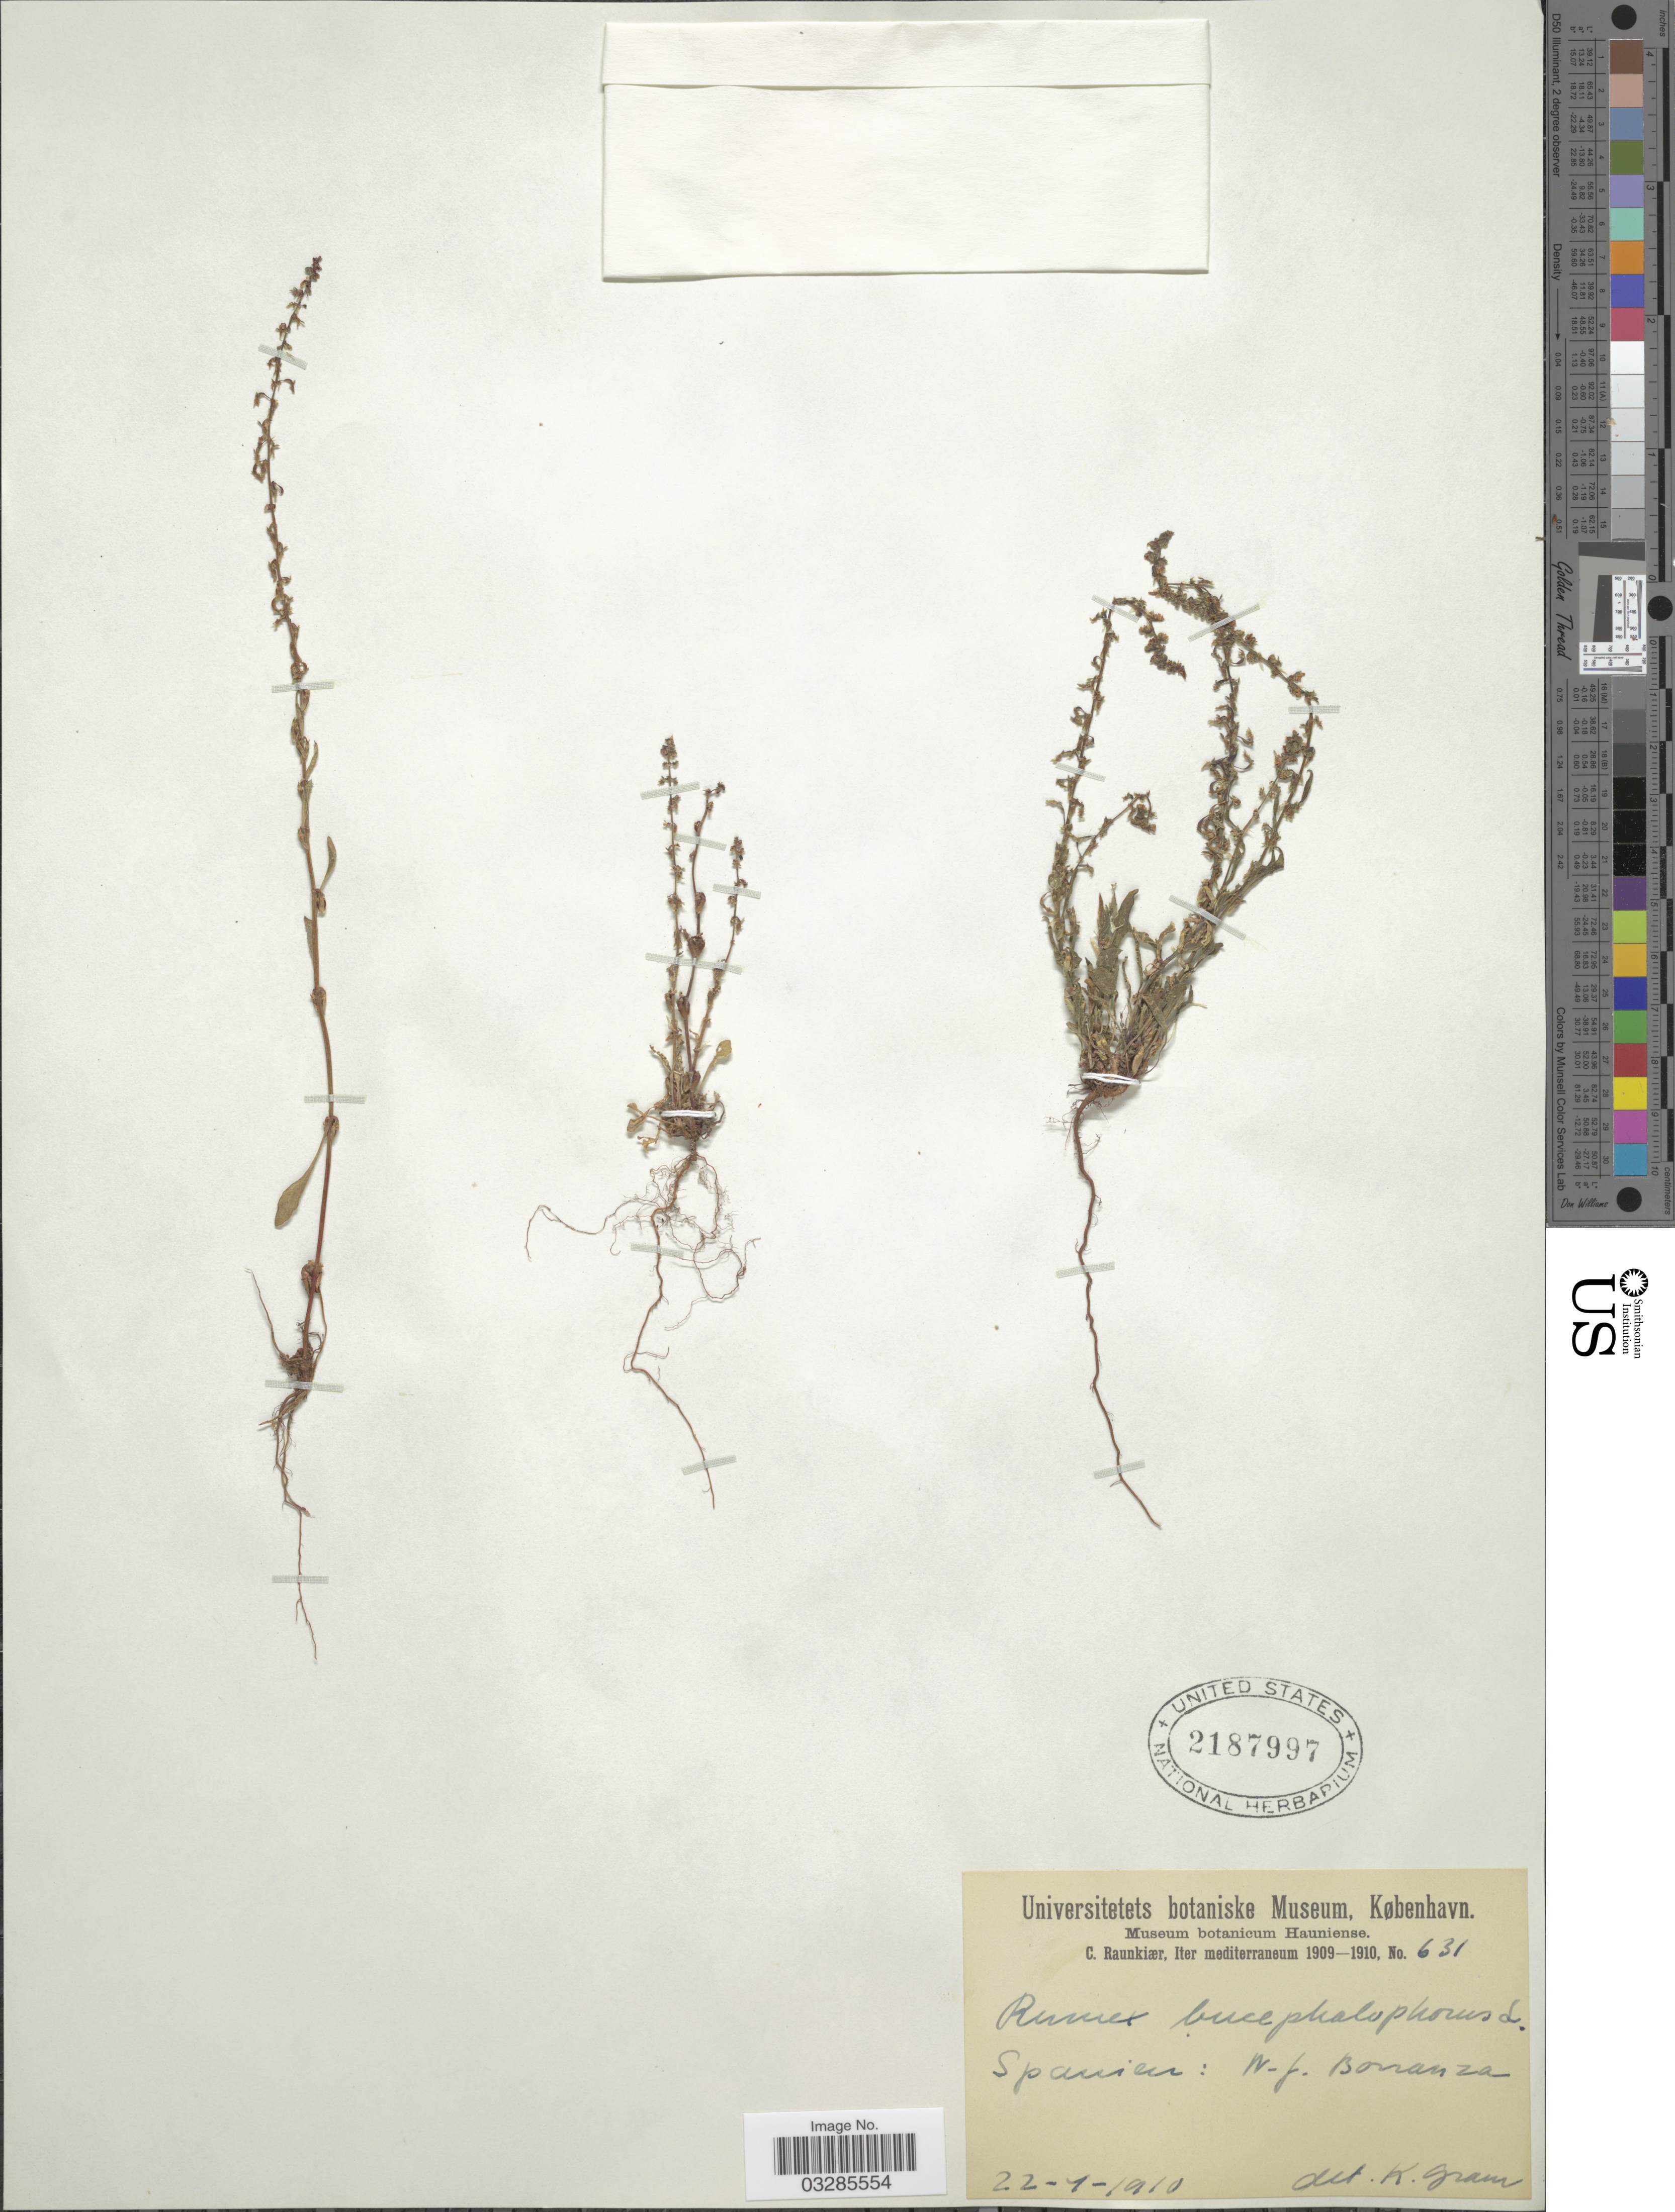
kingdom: Plantae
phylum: Tracheophyta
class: Magnoliopsida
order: Caryophyllales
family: Polygonaceae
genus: Rumex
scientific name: Rumex bucephalophorus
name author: L.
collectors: C. Raunkiær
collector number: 631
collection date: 1910-07-22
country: Spain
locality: Iter mediterraneum. Bonanza.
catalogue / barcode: US 2187997